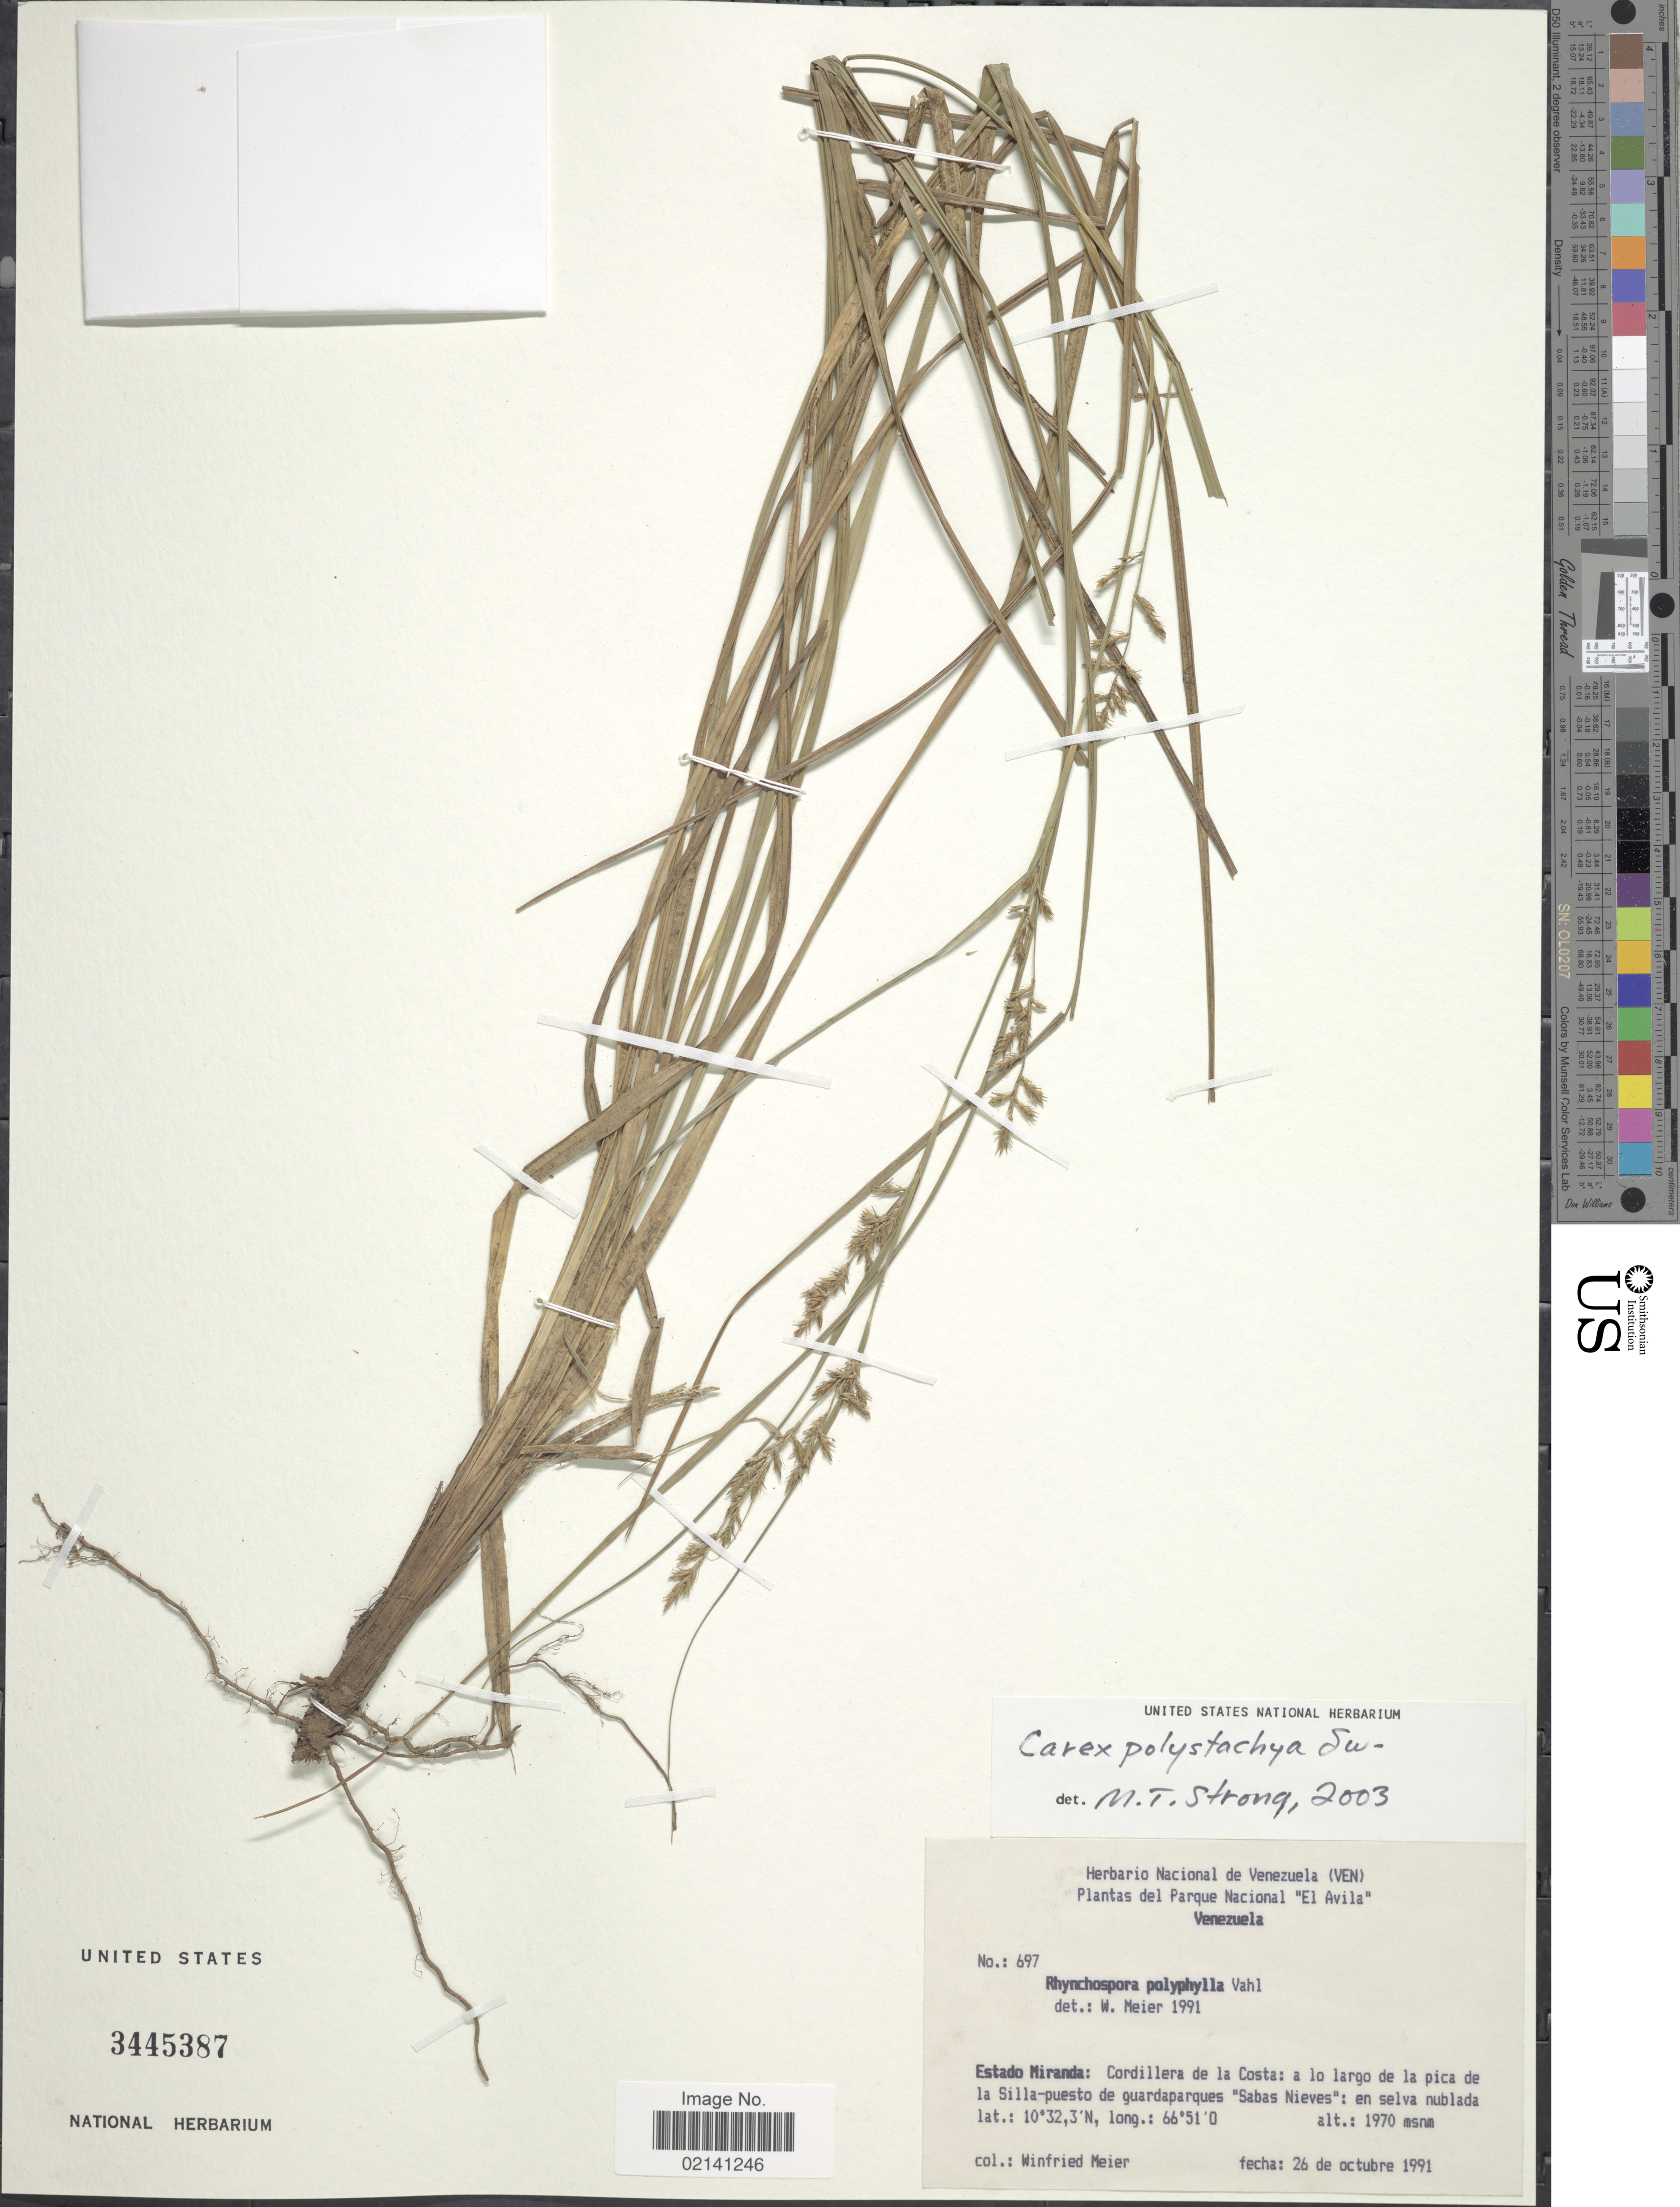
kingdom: Plantae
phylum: Tracheophyta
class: Liliopsida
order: Poales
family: Cyperaceae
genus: Carex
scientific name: Carex polystachya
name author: Sw. ex Wahlenb.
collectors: W. Meier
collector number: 697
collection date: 1991-10-26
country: Venezuela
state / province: Miranda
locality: Parque Nacional "El Avila", Cordillera de la Costa: a lo largo de la pica de la Silla-puesto de guardaparques "Sabas Nieves": en selva nublada.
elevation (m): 1970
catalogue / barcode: US 3445387